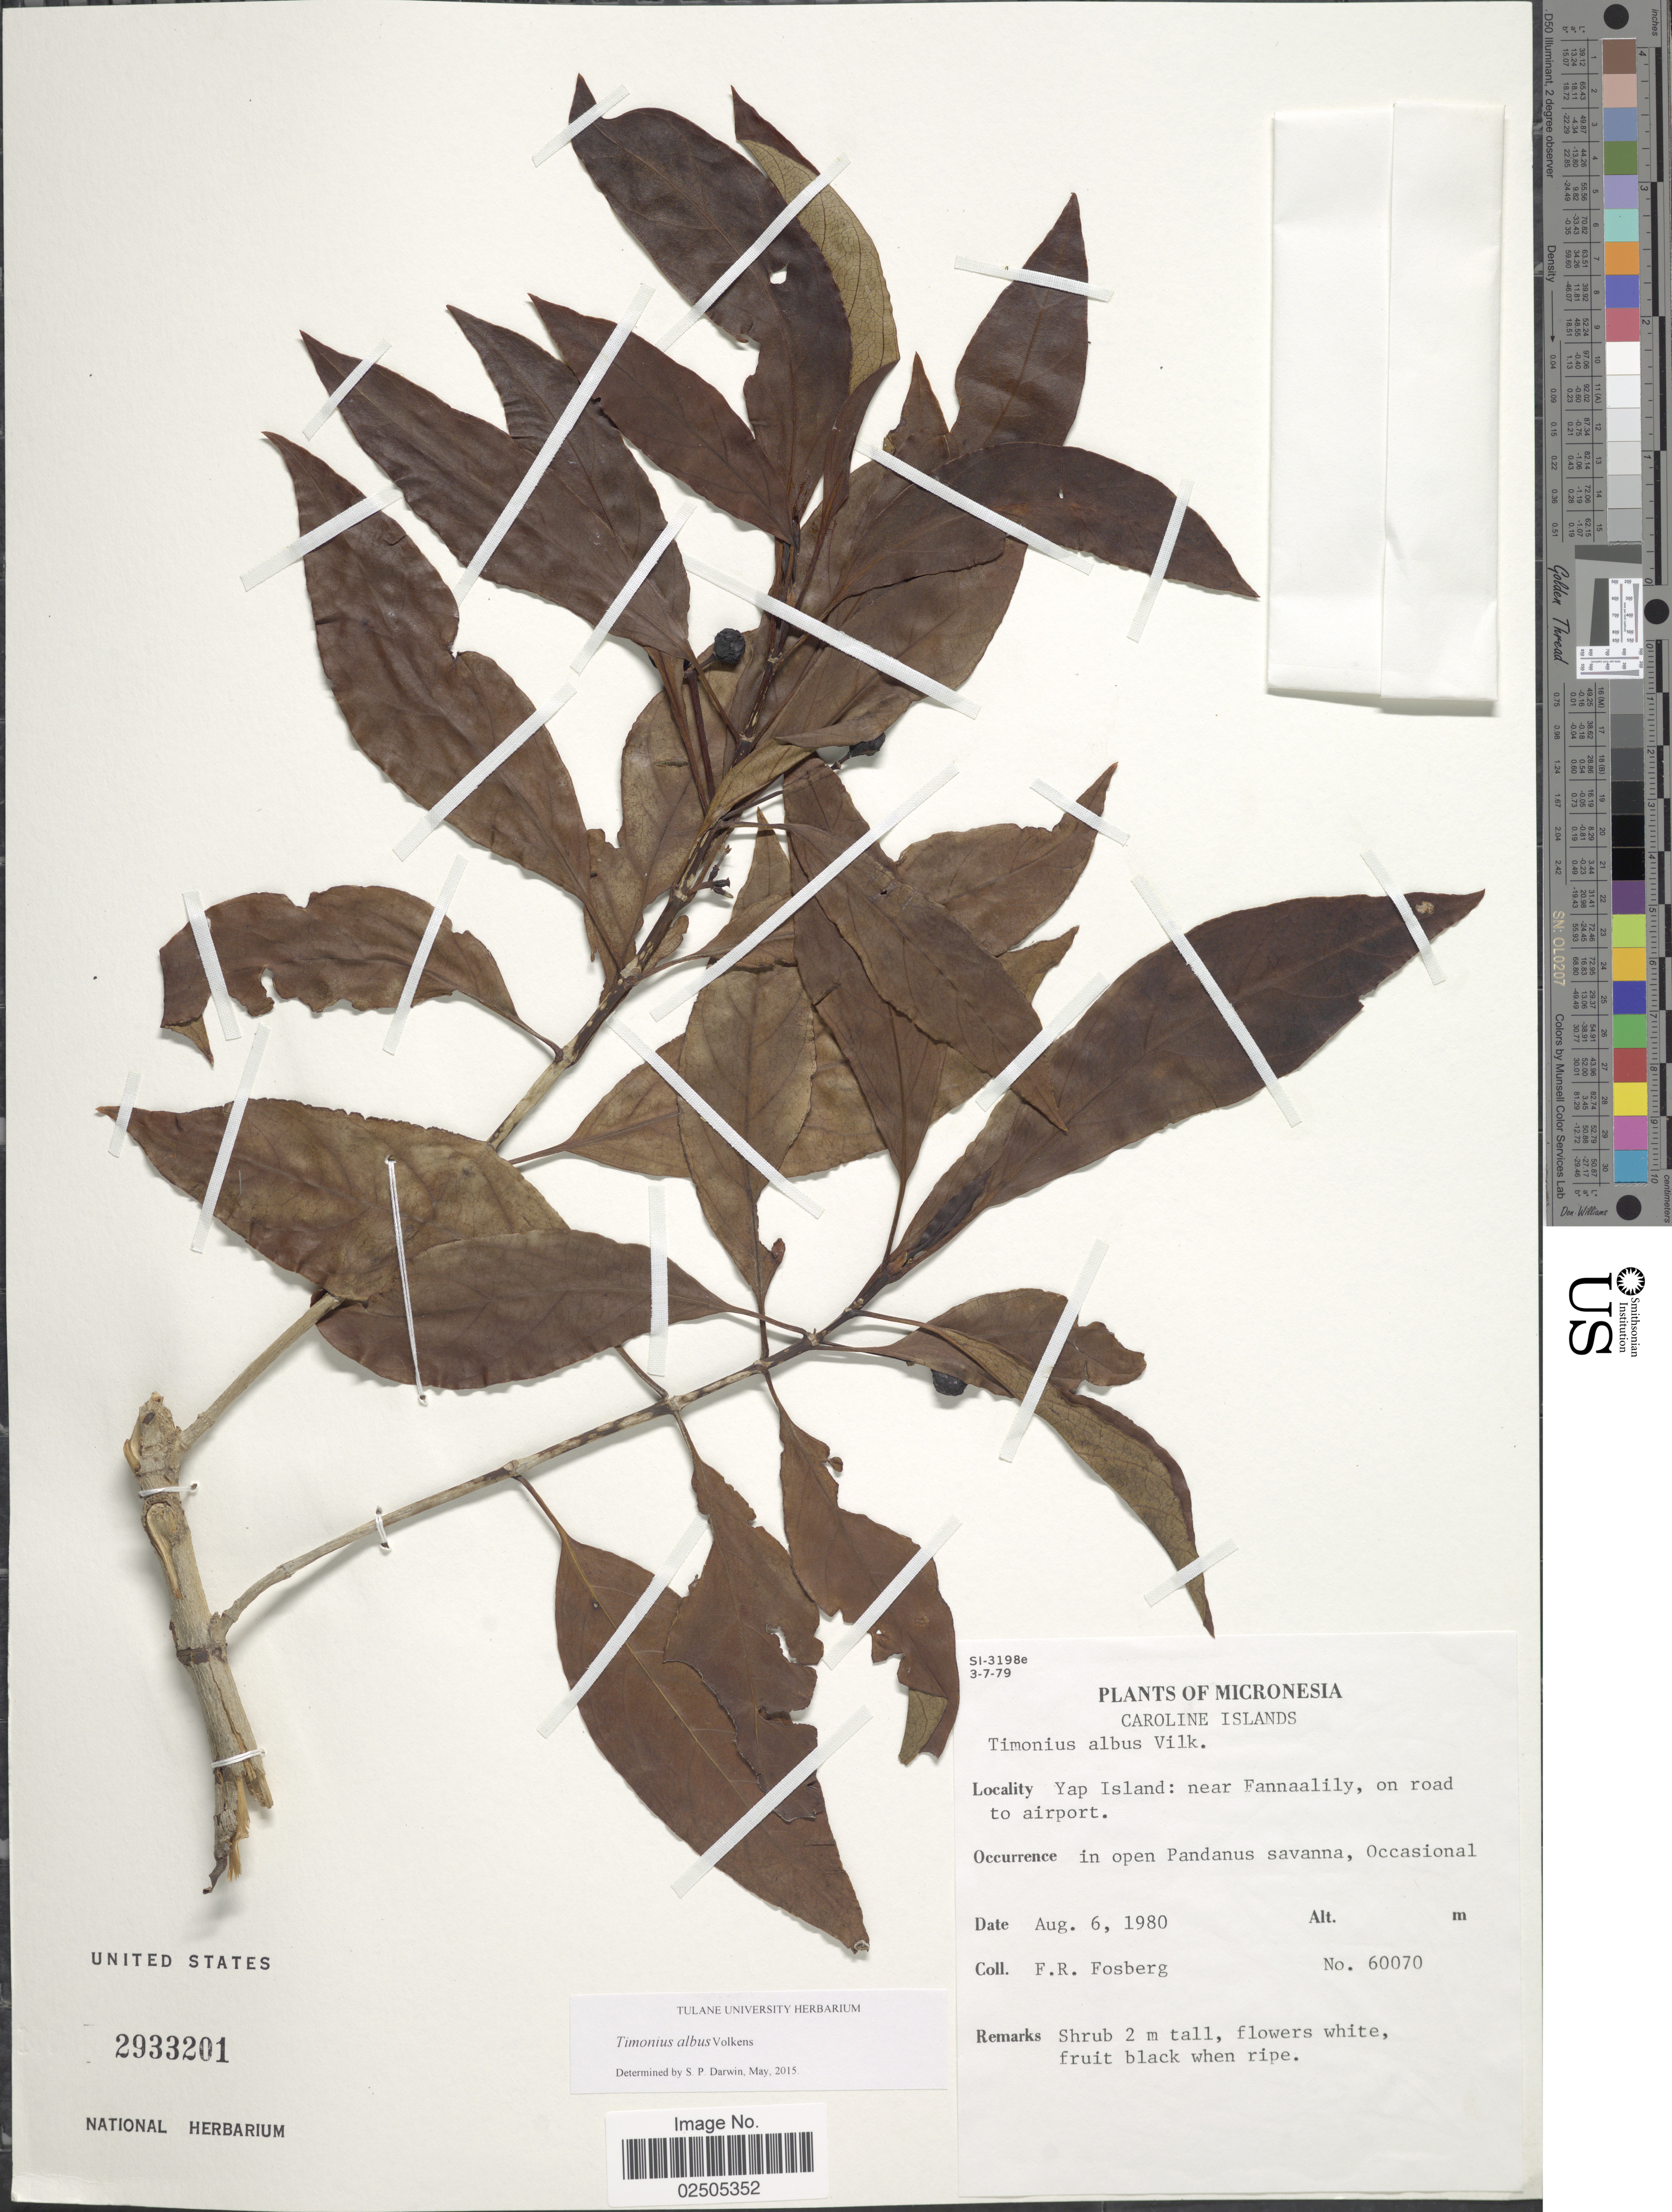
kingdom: Plantae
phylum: Tracheophyta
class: Magnoliopsida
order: Gentianales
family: Rubiaceae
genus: Timonius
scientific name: Timonius albus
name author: Volkens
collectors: F. R. Fosberg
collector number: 60070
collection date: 1980-08-06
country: Micronesia, Federated States of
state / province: Yap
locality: Caroline Islands, Yap Islands: near Fannaalily, on road to airport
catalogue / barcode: US 2933201